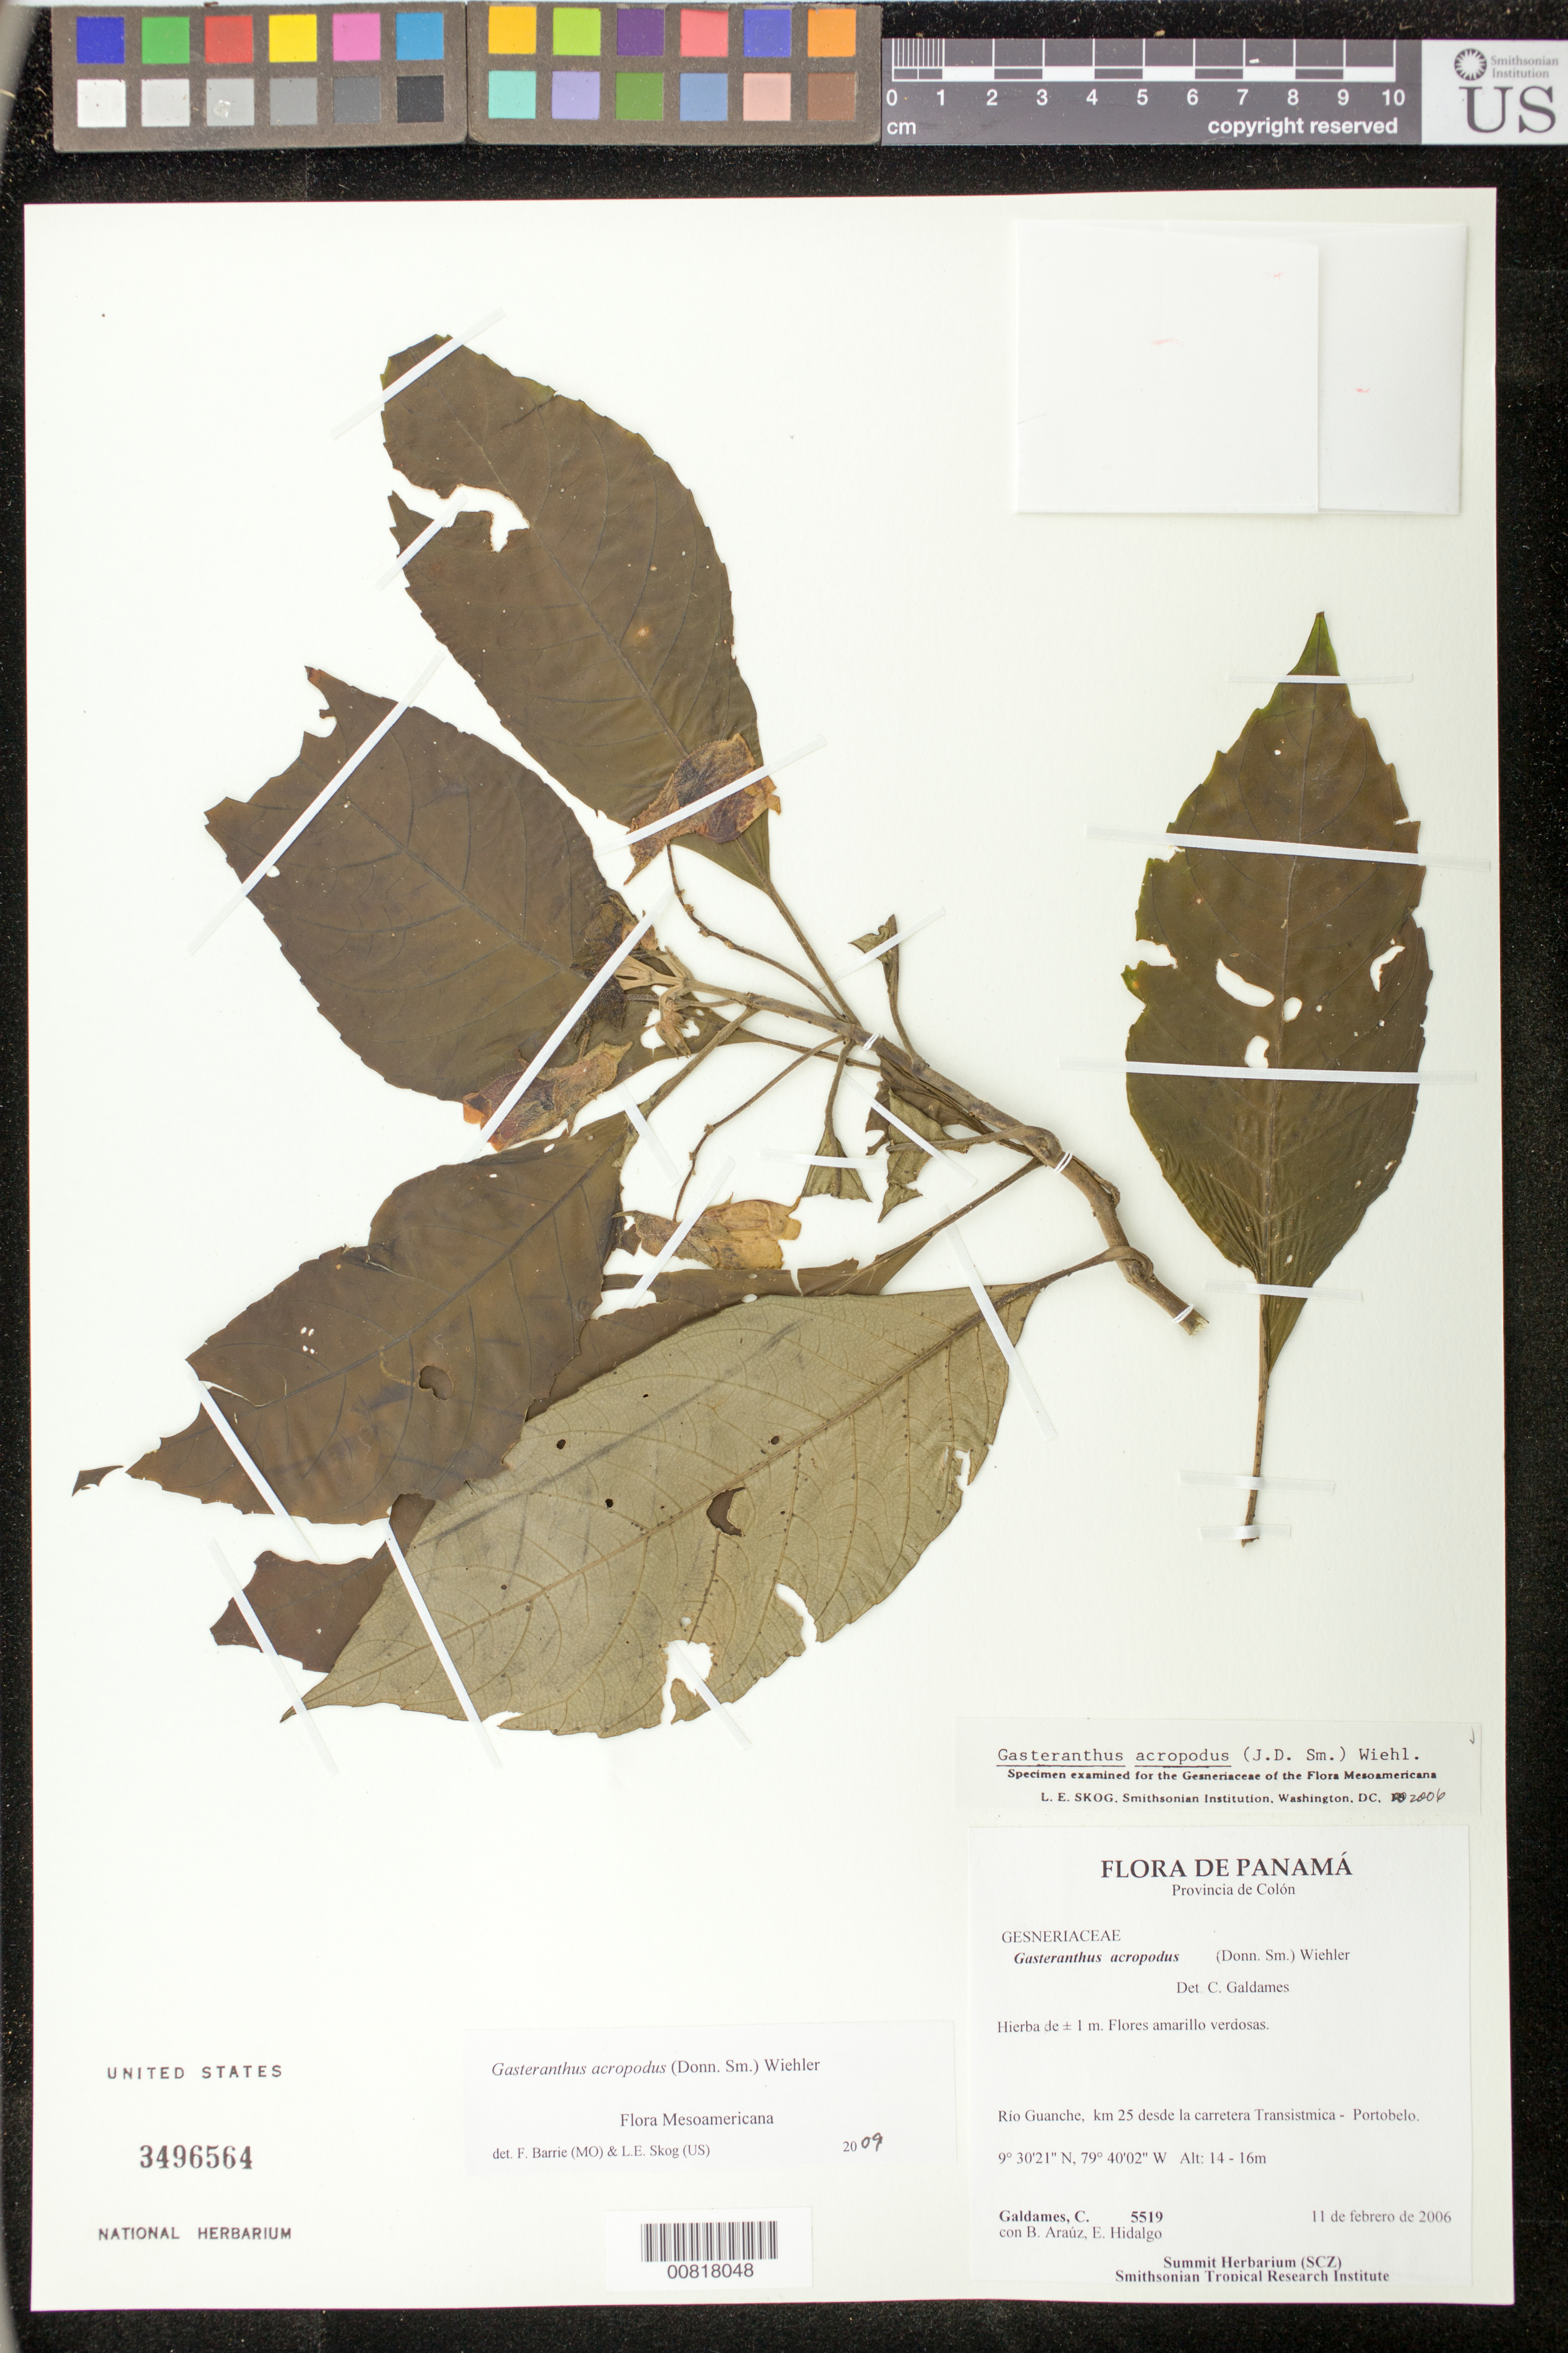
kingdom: Plantae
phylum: Tracheophyta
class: Magnoliopsida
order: Lamiales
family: Gesneriaceae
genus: Gasteranthus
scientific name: Gasteranthus acropodus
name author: (Donn. Sm.) Wiehler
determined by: Skog, Laurence E.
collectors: C. Galdames, B. Araúz & J. Hidalgo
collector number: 5519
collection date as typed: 11 Feb 2006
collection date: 2006-02-11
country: Panama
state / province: Colón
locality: Rio Guanche, km 25 desde la carretera Transistmica-Portobelo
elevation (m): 14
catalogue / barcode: US 3496564